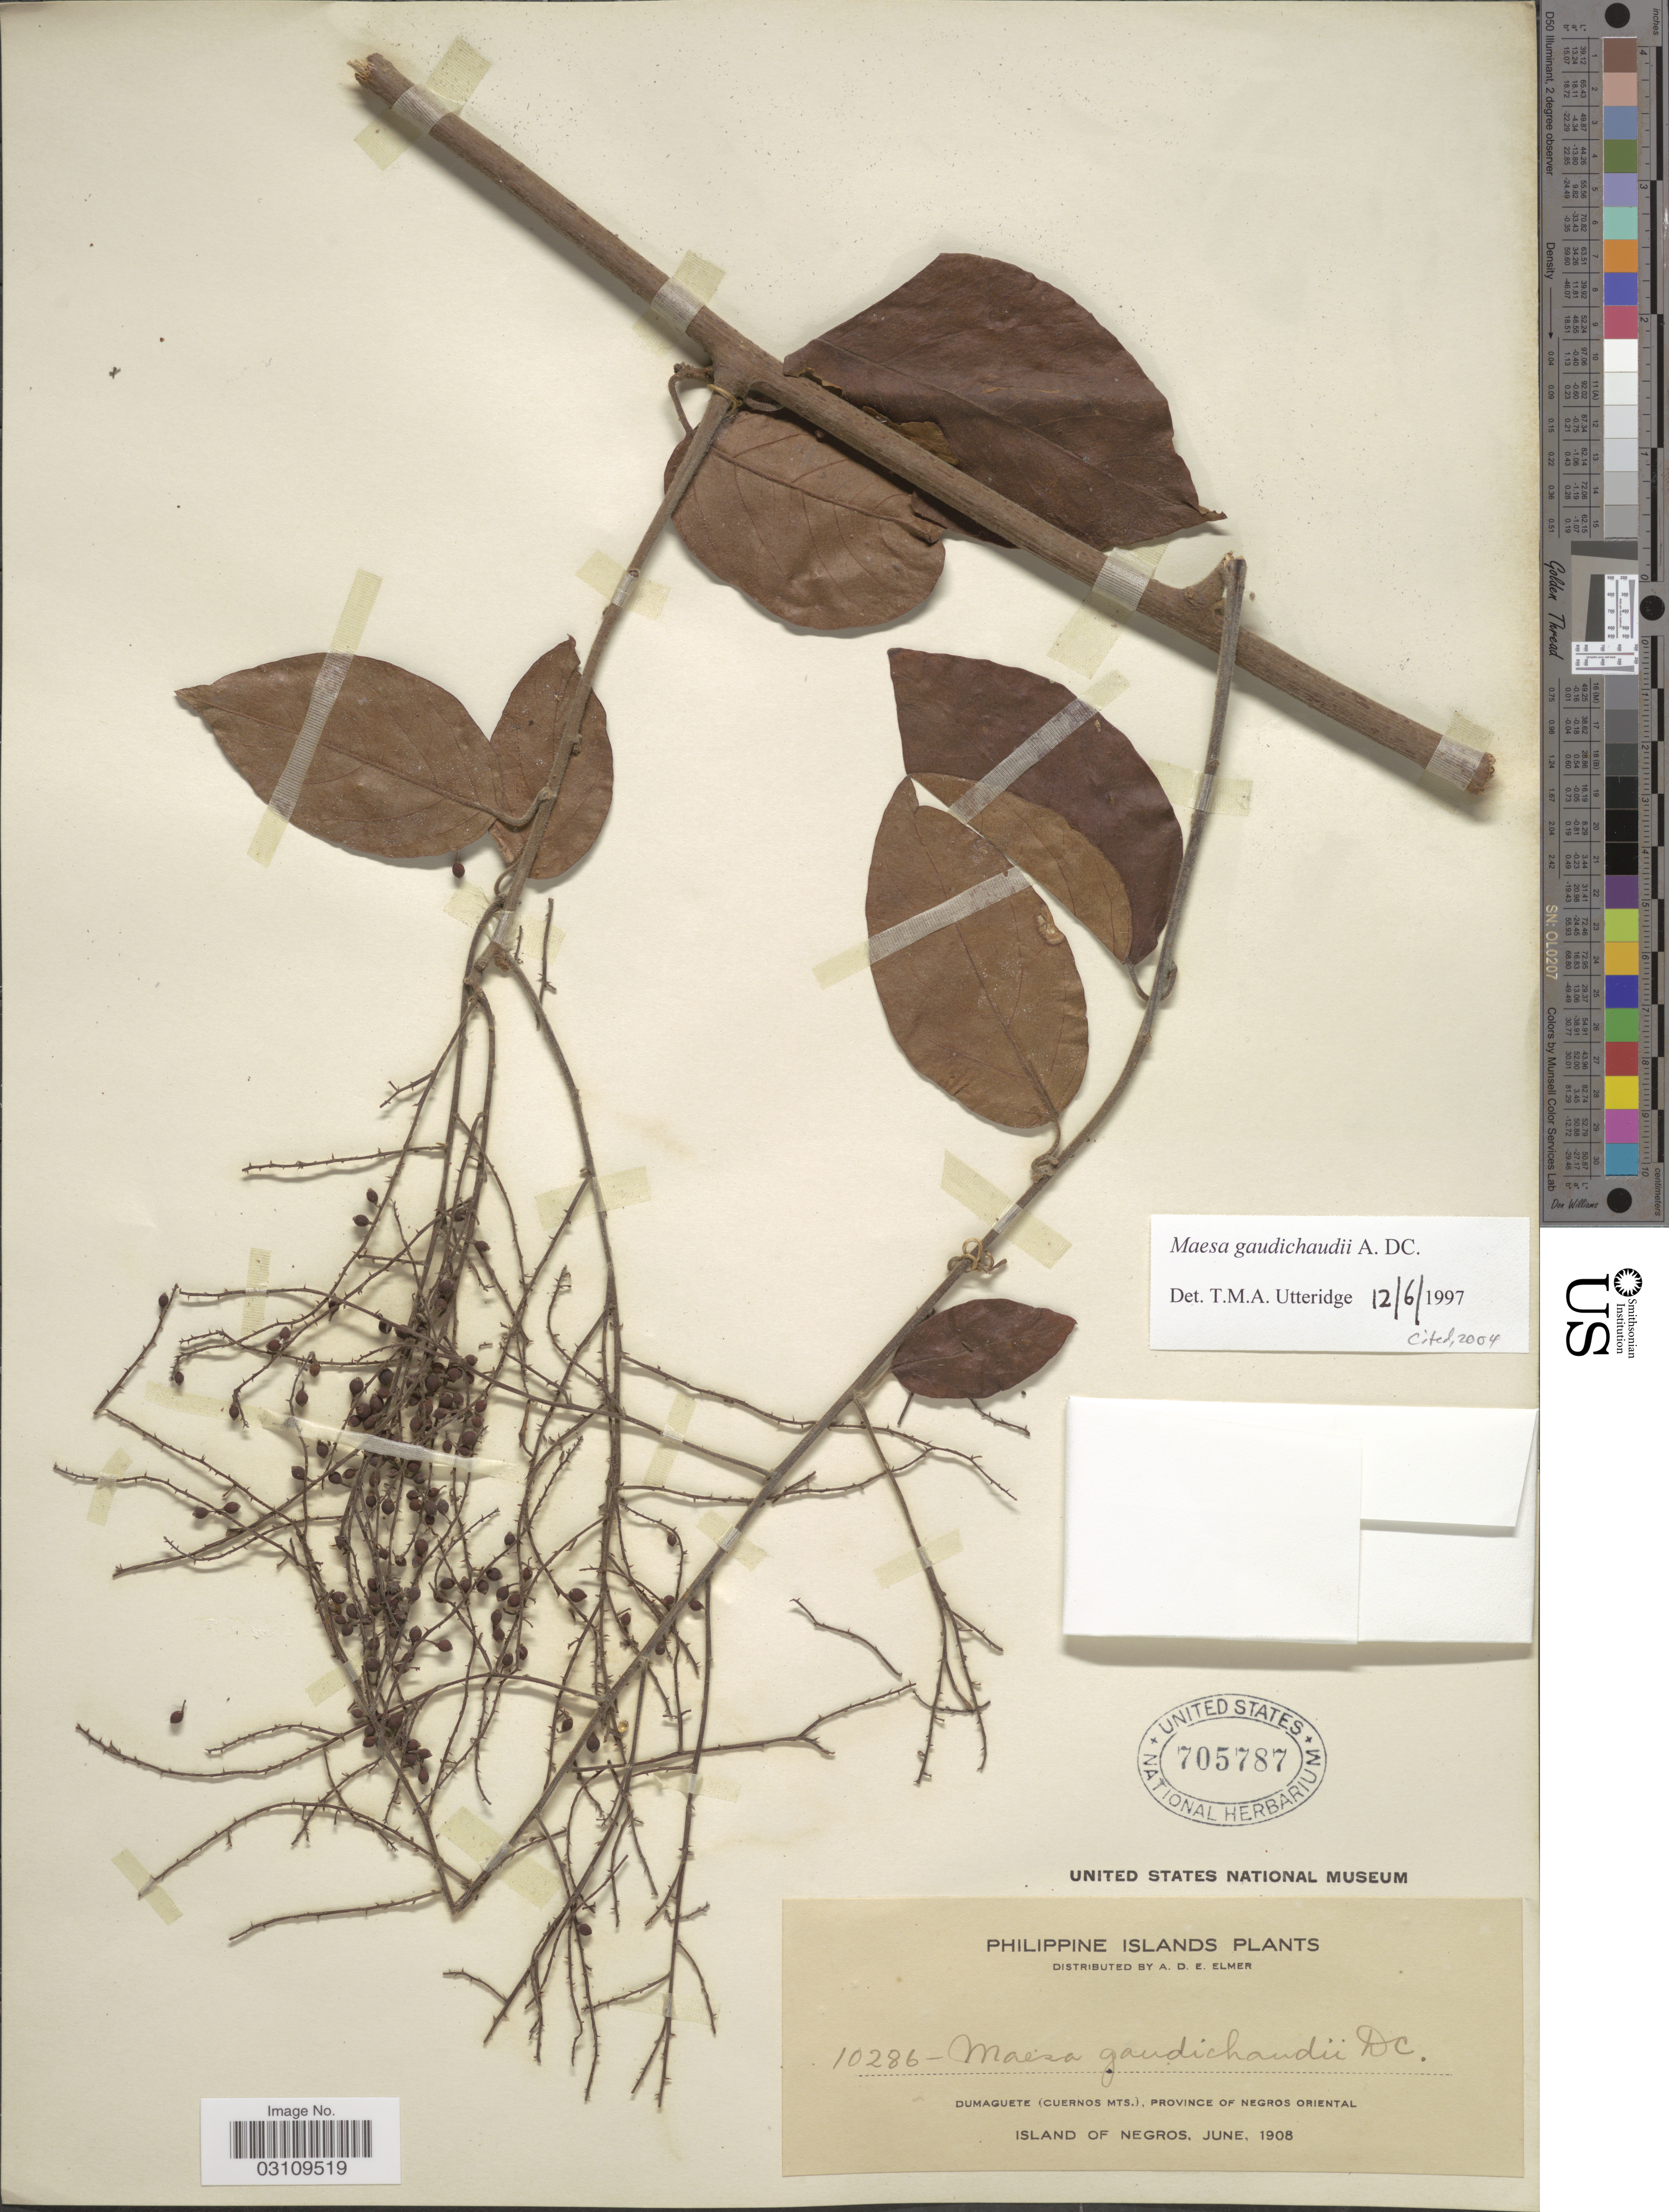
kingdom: Plantae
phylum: Tracheophyta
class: Magnoliopsida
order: Ericales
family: Primulaceae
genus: Maesa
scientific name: Maesa gaudichaudii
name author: A. DC.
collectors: A. D. E. Elmer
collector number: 10286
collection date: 1908-06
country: Philippines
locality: Dumaguete (Cuernos Mts.), Province of Negros Oriental, Island of Negros.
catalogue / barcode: US 705787